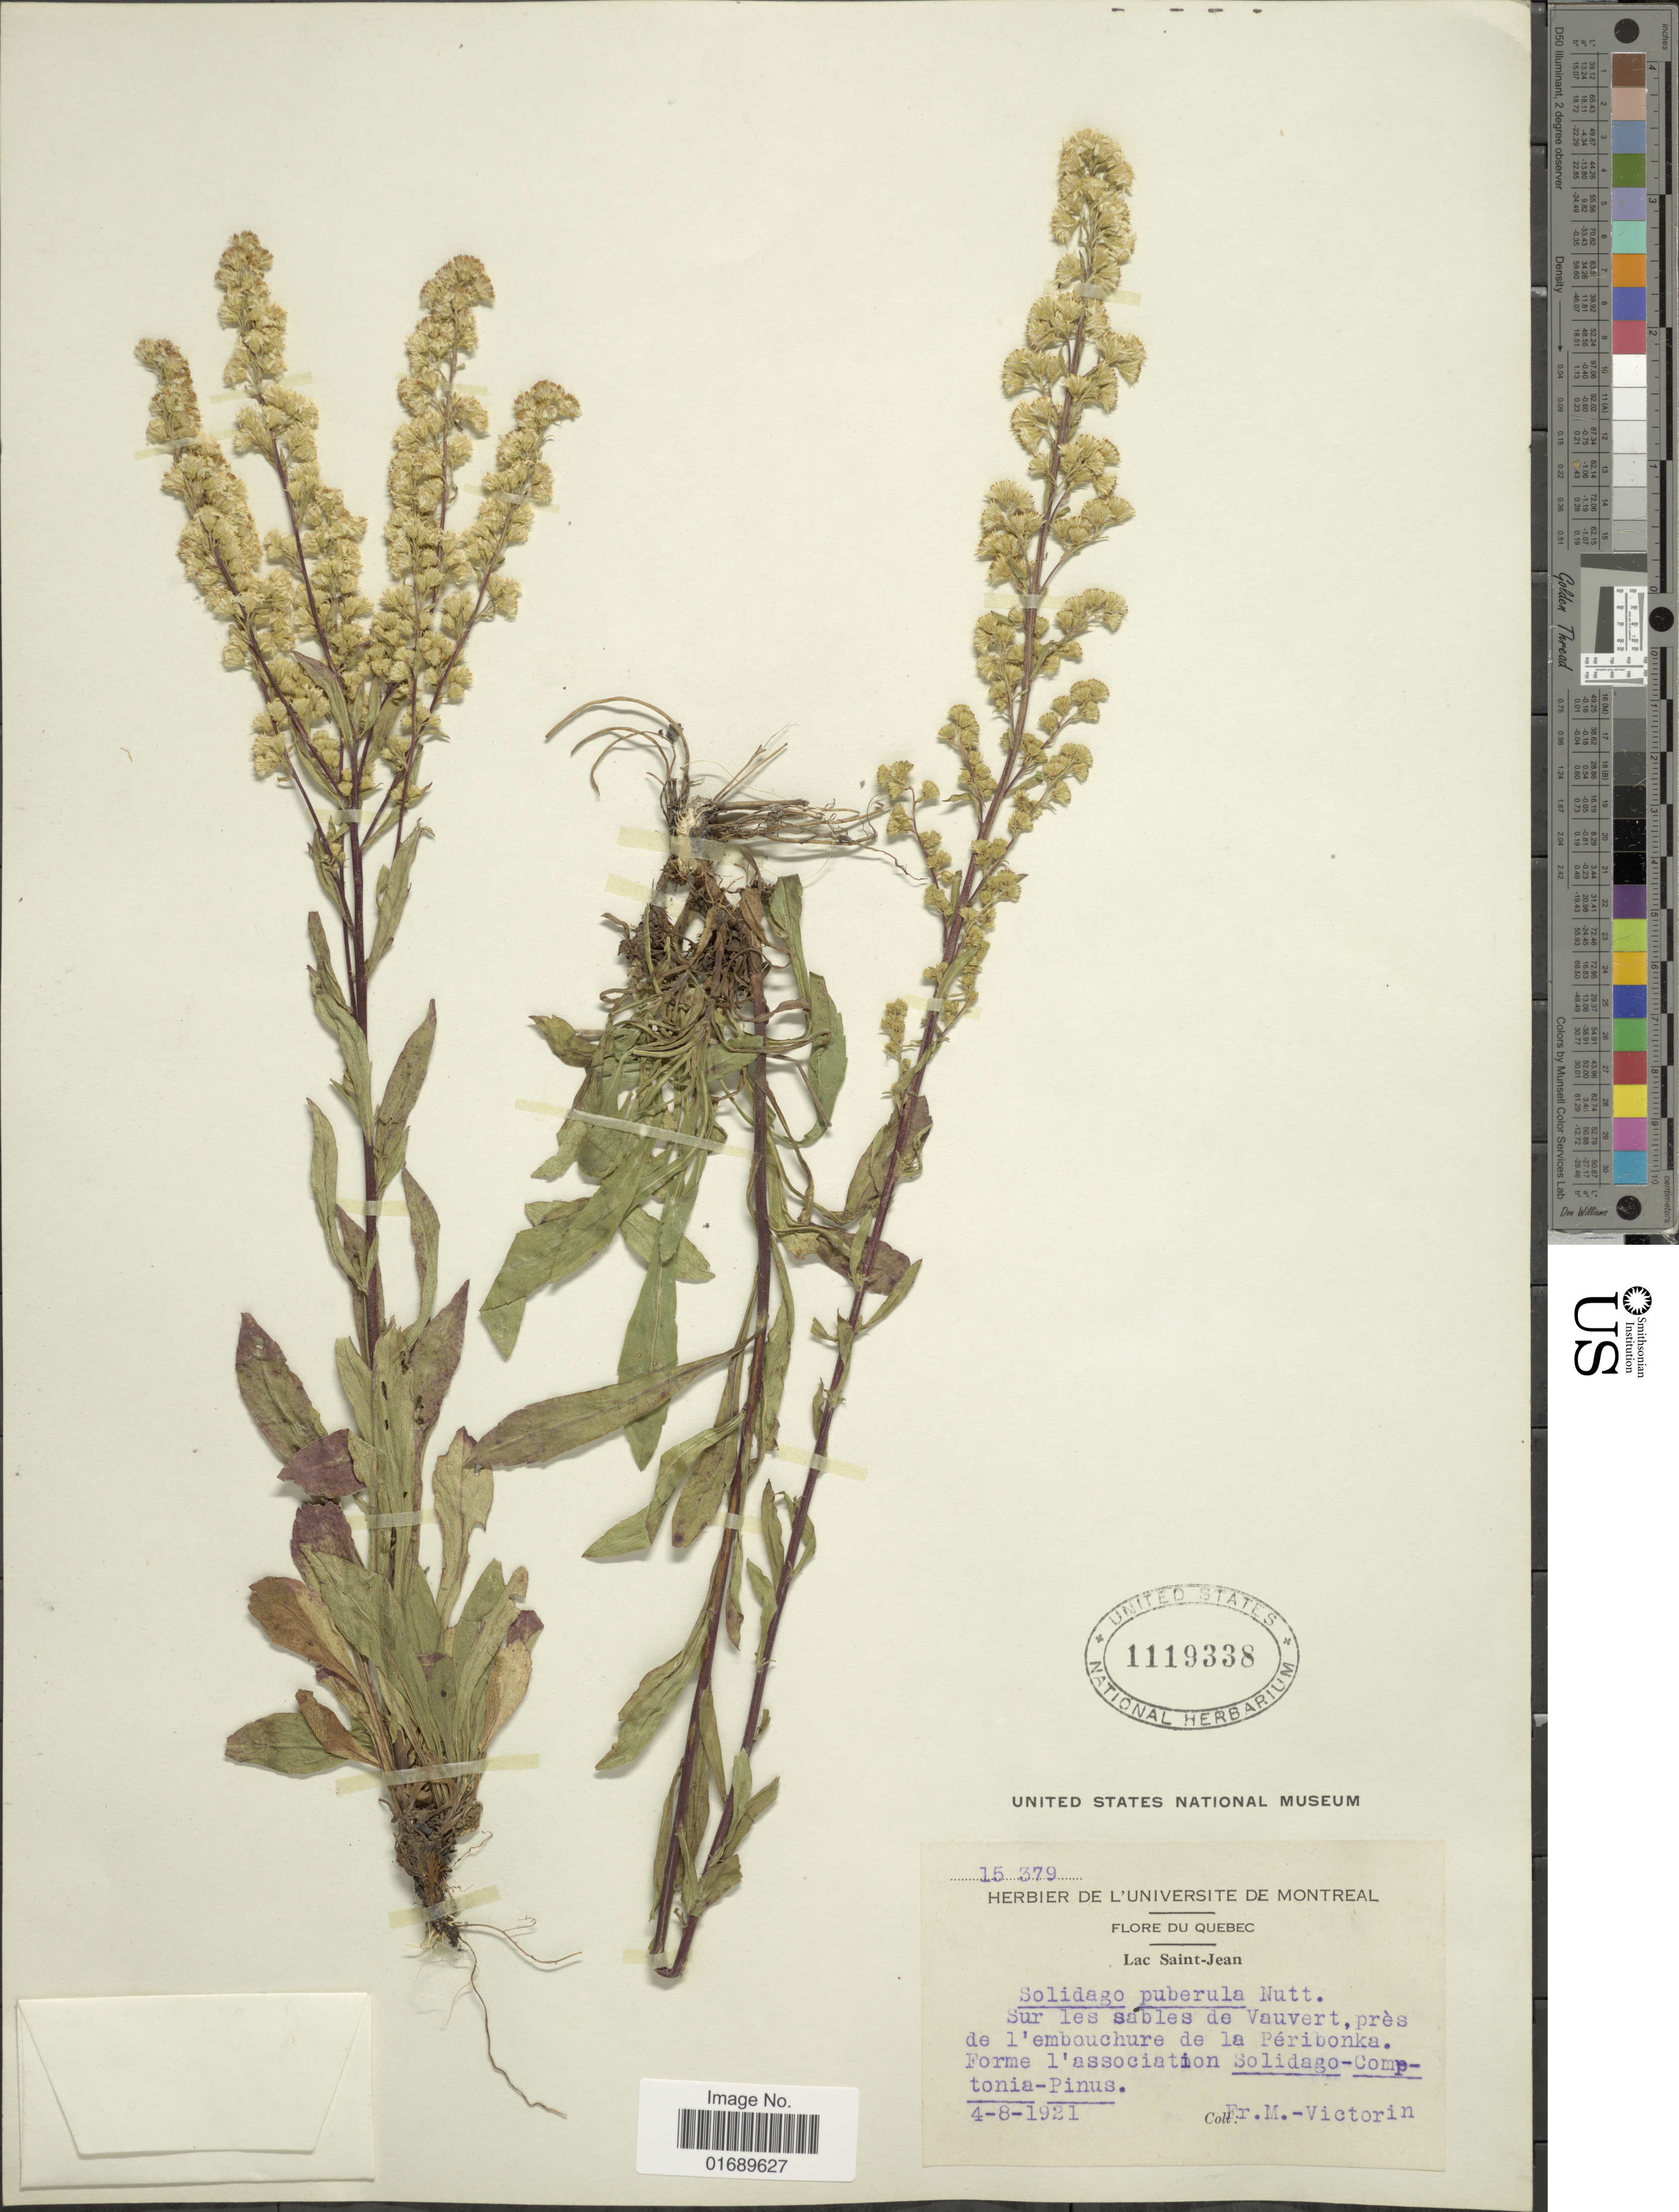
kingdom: Plantae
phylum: Tracheophyta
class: Magnoliopsida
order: Asterales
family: Asteraceae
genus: Solidago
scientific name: Solidago puberula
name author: Nutt.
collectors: F. Victorin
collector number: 15379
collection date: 1921-08-04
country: Canada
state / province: Quebec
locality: Lac Saint-Jean, Sur les sables de Vauvert, près de l'embouchure de la Péribonka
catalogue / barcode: US 1119338